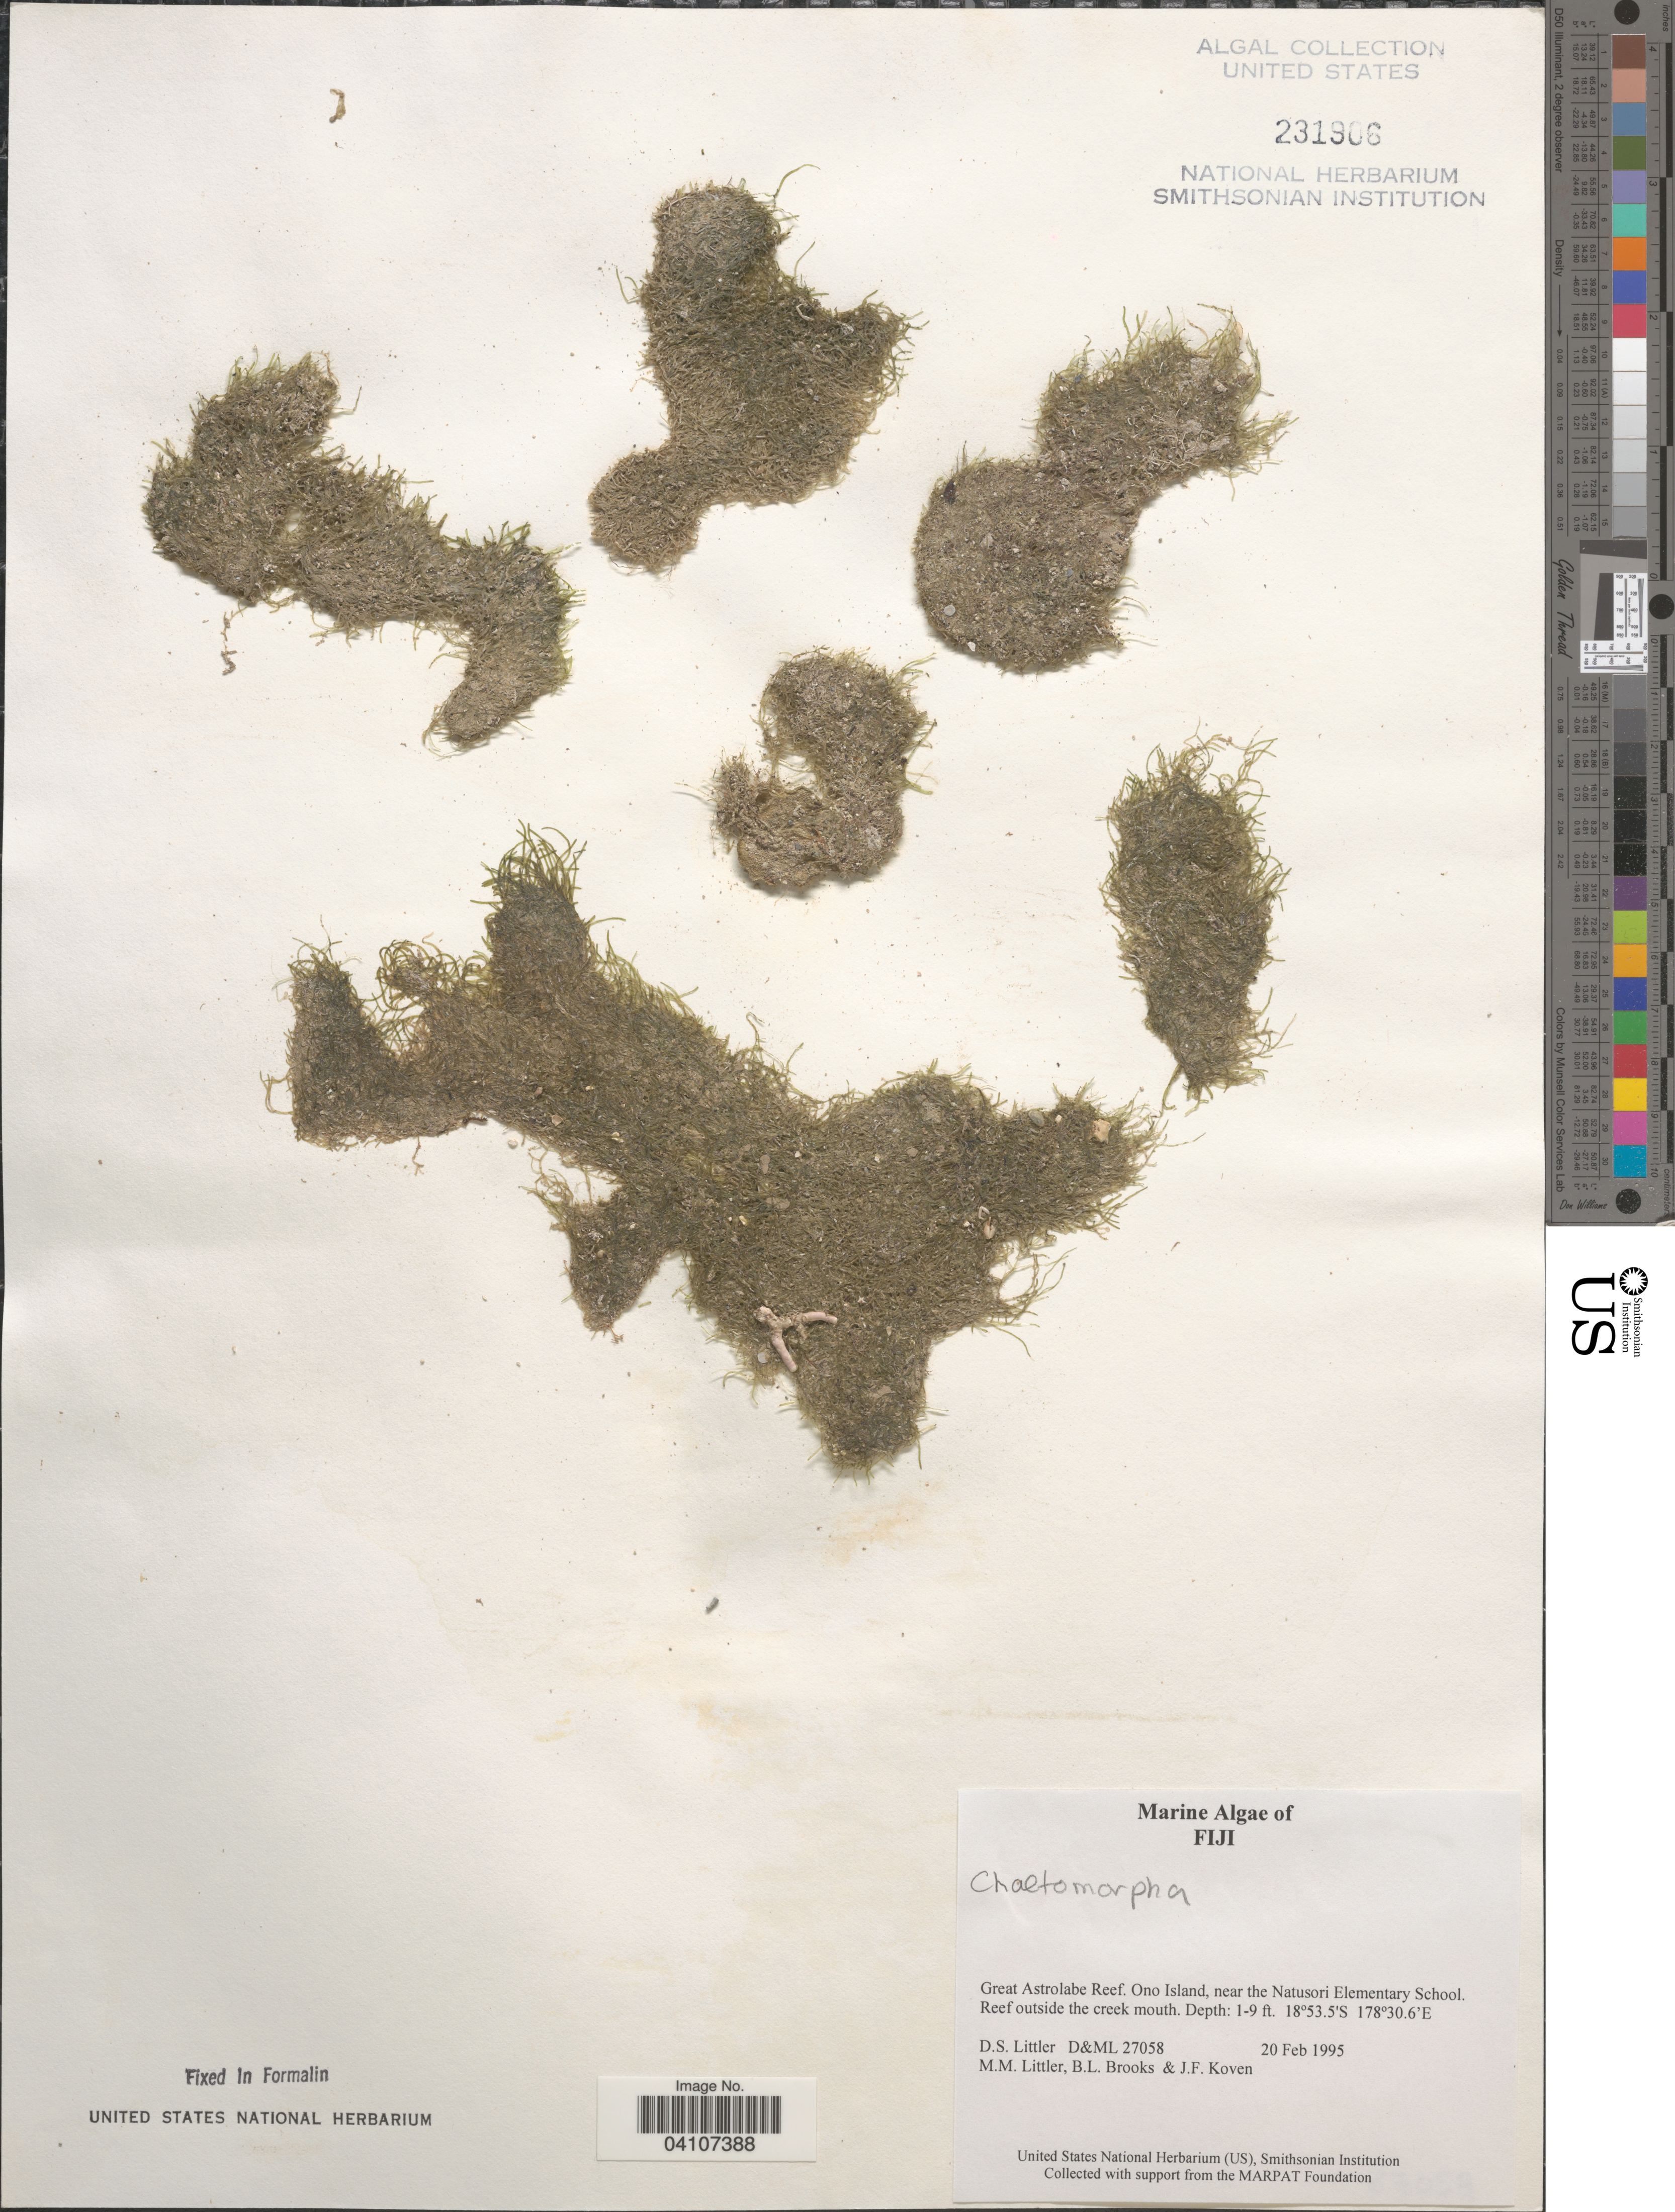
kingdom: Plantae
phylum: Chlorophyta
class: Ulvophyceae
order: Cladophorales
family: Cladophoraceae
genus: Chaetomorpha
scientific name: Chaetomorpha sp.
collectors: D. S. Littler, B. Brooks & J. Koven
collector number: D&ML 27058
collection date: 1995-02-20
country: Fiji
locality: Great Astrolobe Reef. Ono Island, near the Natusori Elementary School. Reef outside the creek mouth.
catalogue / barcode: US 213806